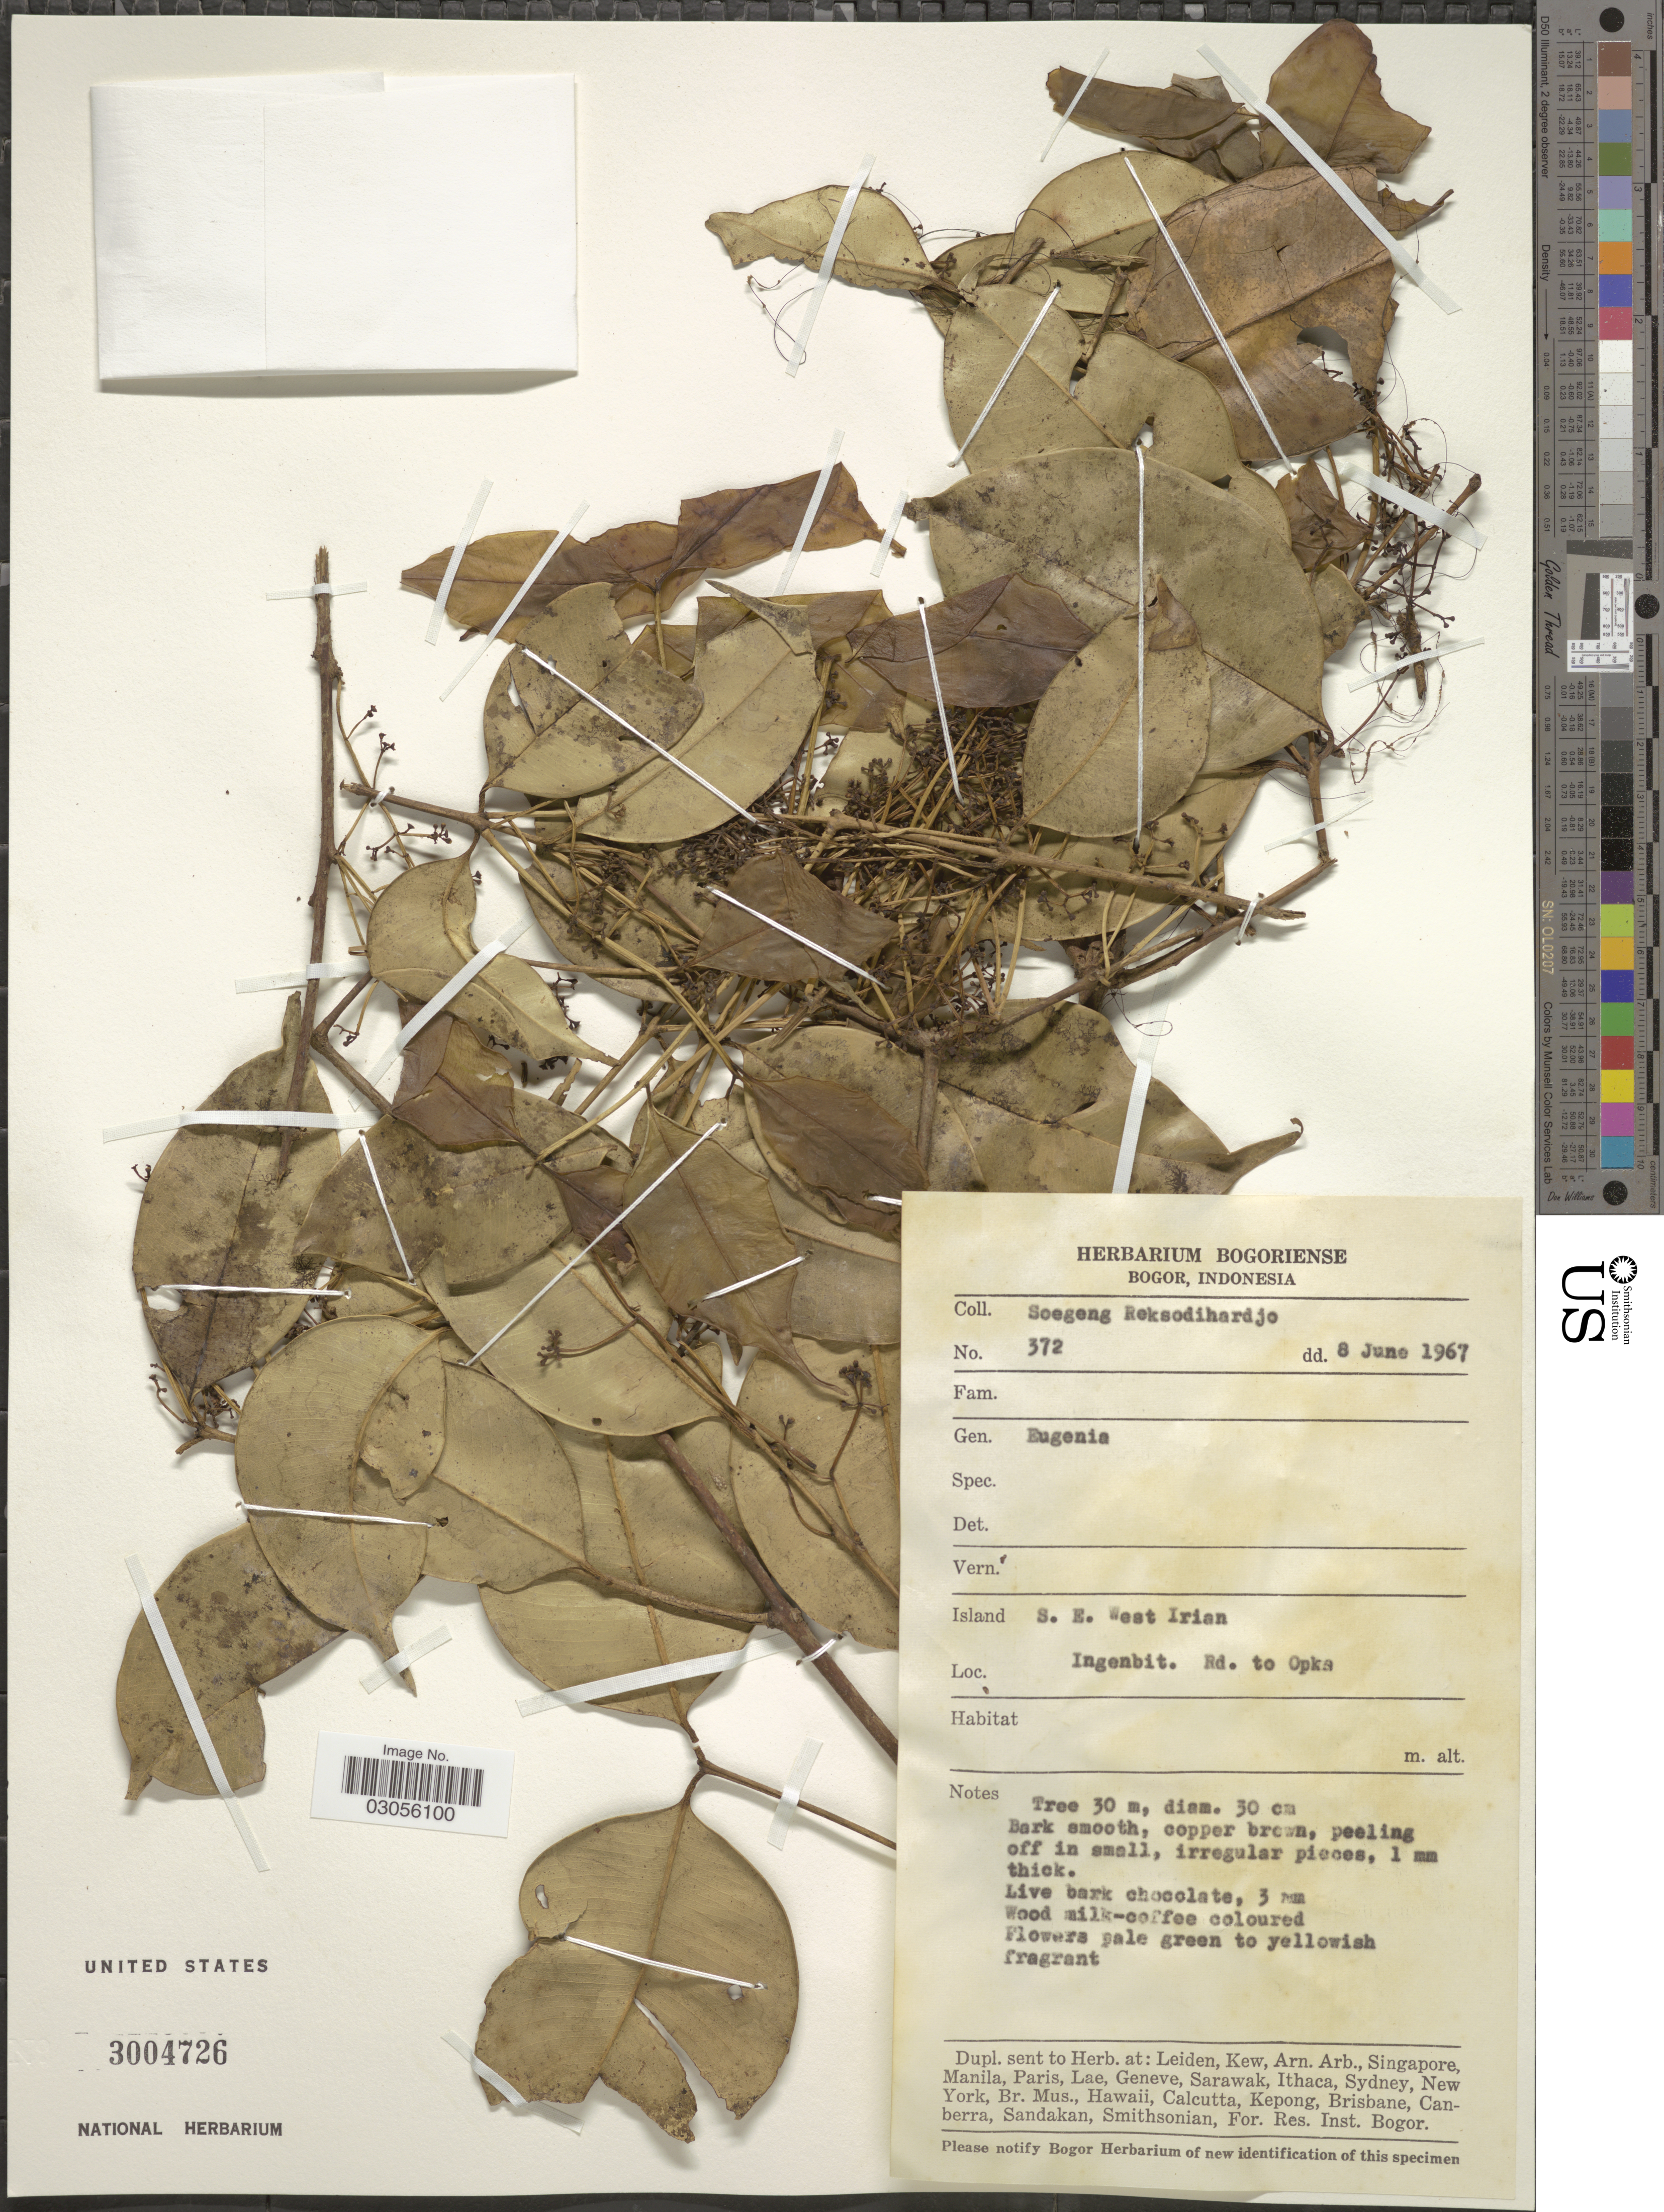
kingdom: Plantae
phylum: Tracheophyta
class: Magnoliopsida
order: Myrtales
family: Myrtaceae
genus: Syzygium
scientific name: Syzygium sp.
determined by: Strong, M. T., (US), Smithsonian Institution - National Museum of Natural History (UNITED STATES)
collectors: S. Reksodihardjo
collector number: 372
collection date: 1967-06-08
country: Indonesia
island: New Guinea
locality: Island S. E. West Irian. Ingenbit. Rd. to Opka.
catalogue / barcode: US 3004726